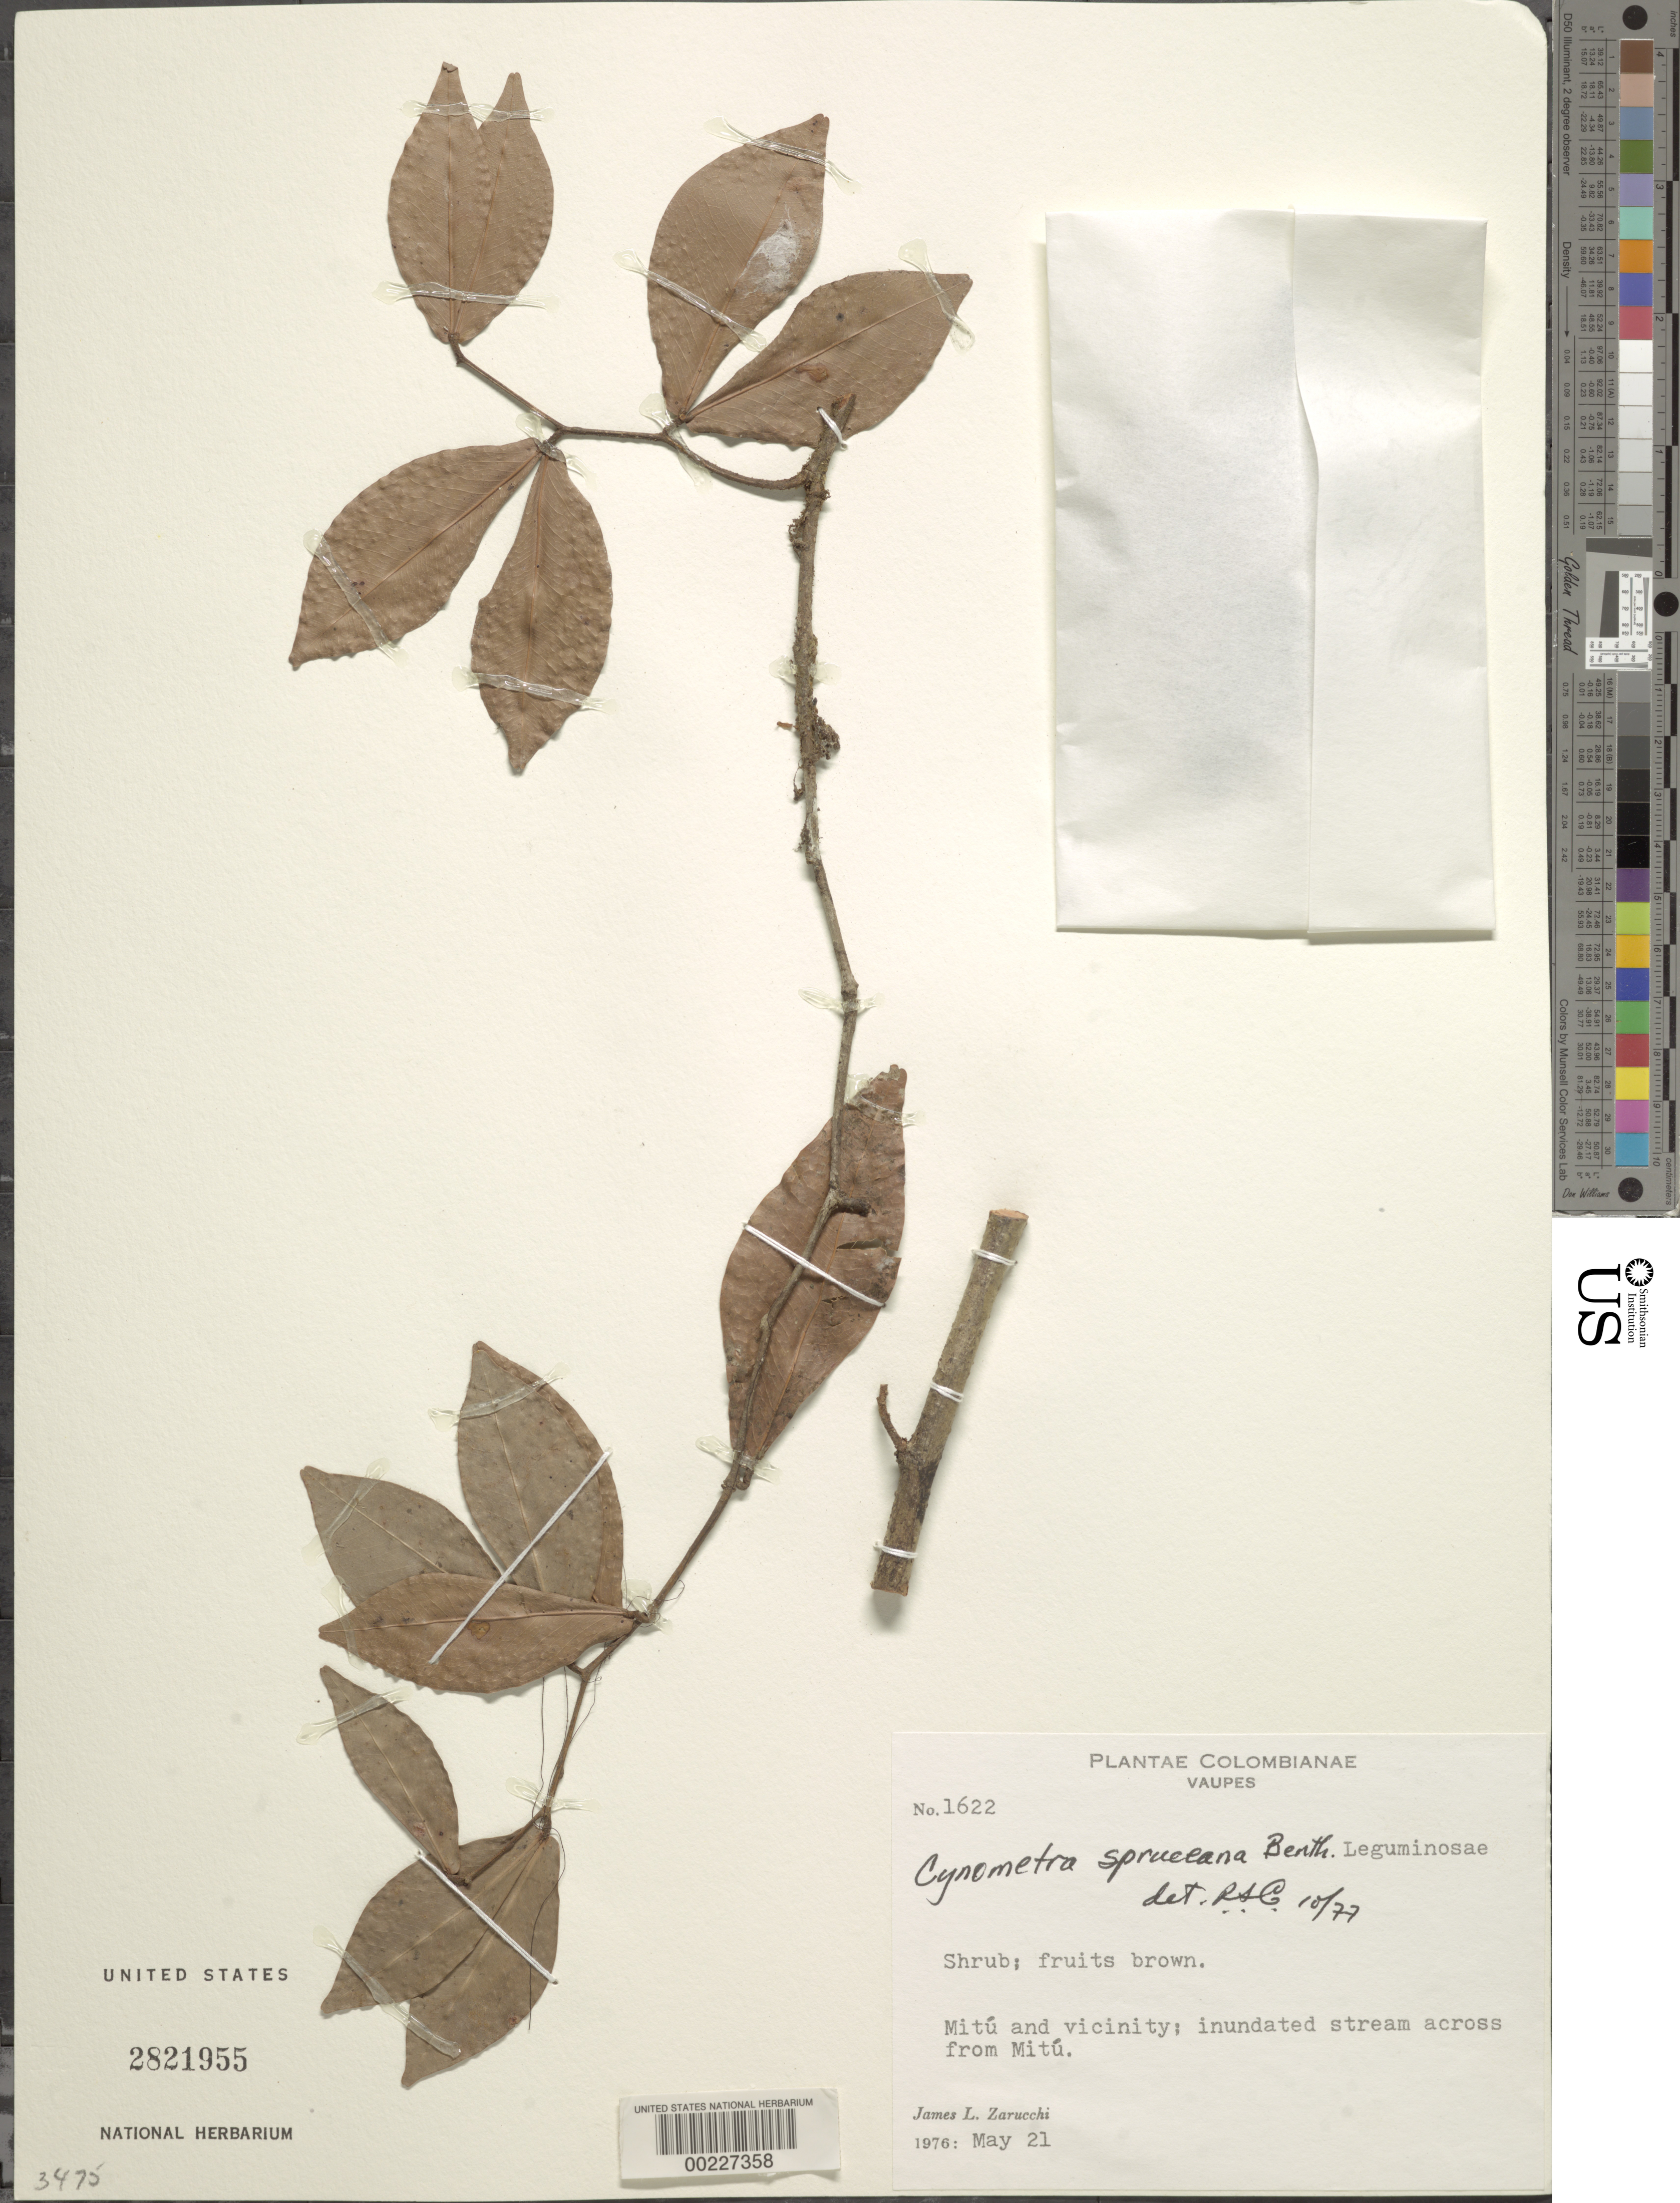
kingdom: Plantae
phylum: Tracheophyta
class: Magnoliopsida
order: Fabales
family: Fabaceae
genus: Cynometra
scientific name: Cynometra spruceana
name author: Benth. in Mart.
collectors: J. L. Zarucchi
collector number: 1622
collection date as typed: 21 May 1976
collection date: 1976-05-21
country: Colombia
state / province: Vaupés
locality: Mitu and vicinity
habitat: Inundated stream across from mitu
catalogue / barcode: US 2821955